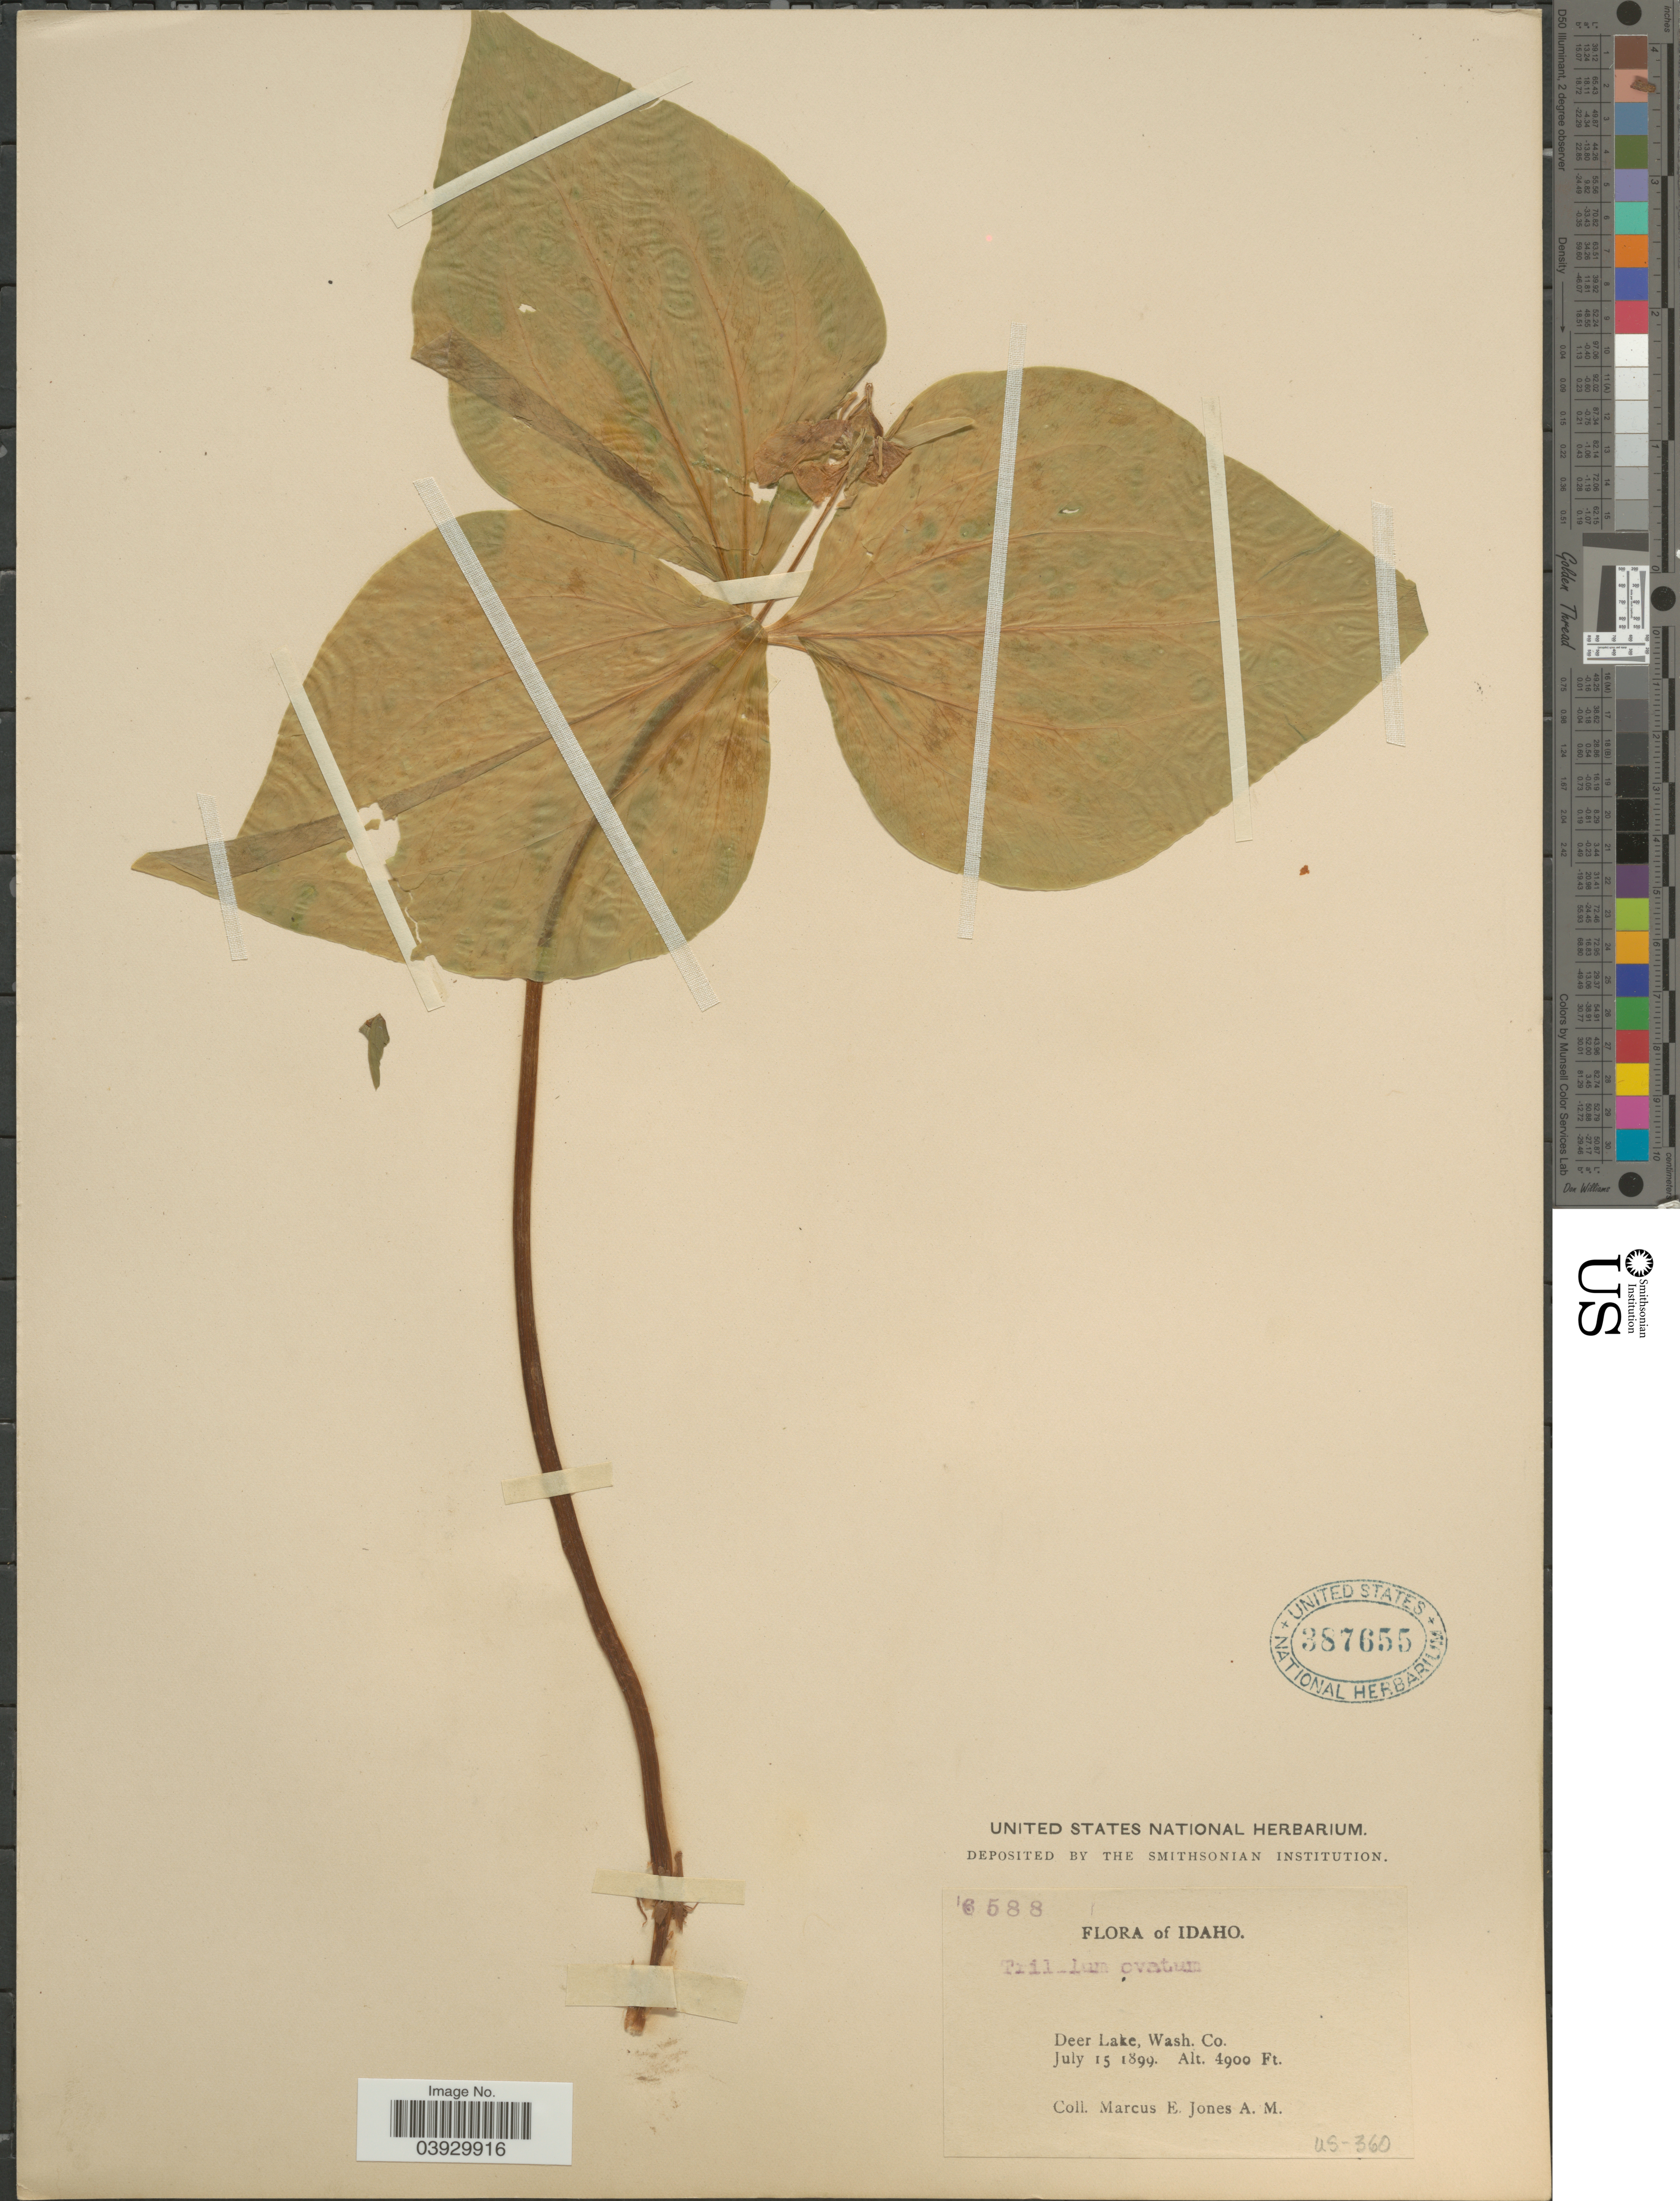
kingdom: Plantae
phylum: Tracheophyta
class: Liliopsida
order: Liliales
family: Melanthiaceae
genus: Trillium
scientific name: Trillium ovatum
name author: Pursh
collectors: M. E. Jones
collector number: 6588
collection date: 1899-07-15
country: United States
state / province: Idaho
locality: Deer Lake, Wash. Co.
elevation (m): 1494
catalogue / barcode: US 387655